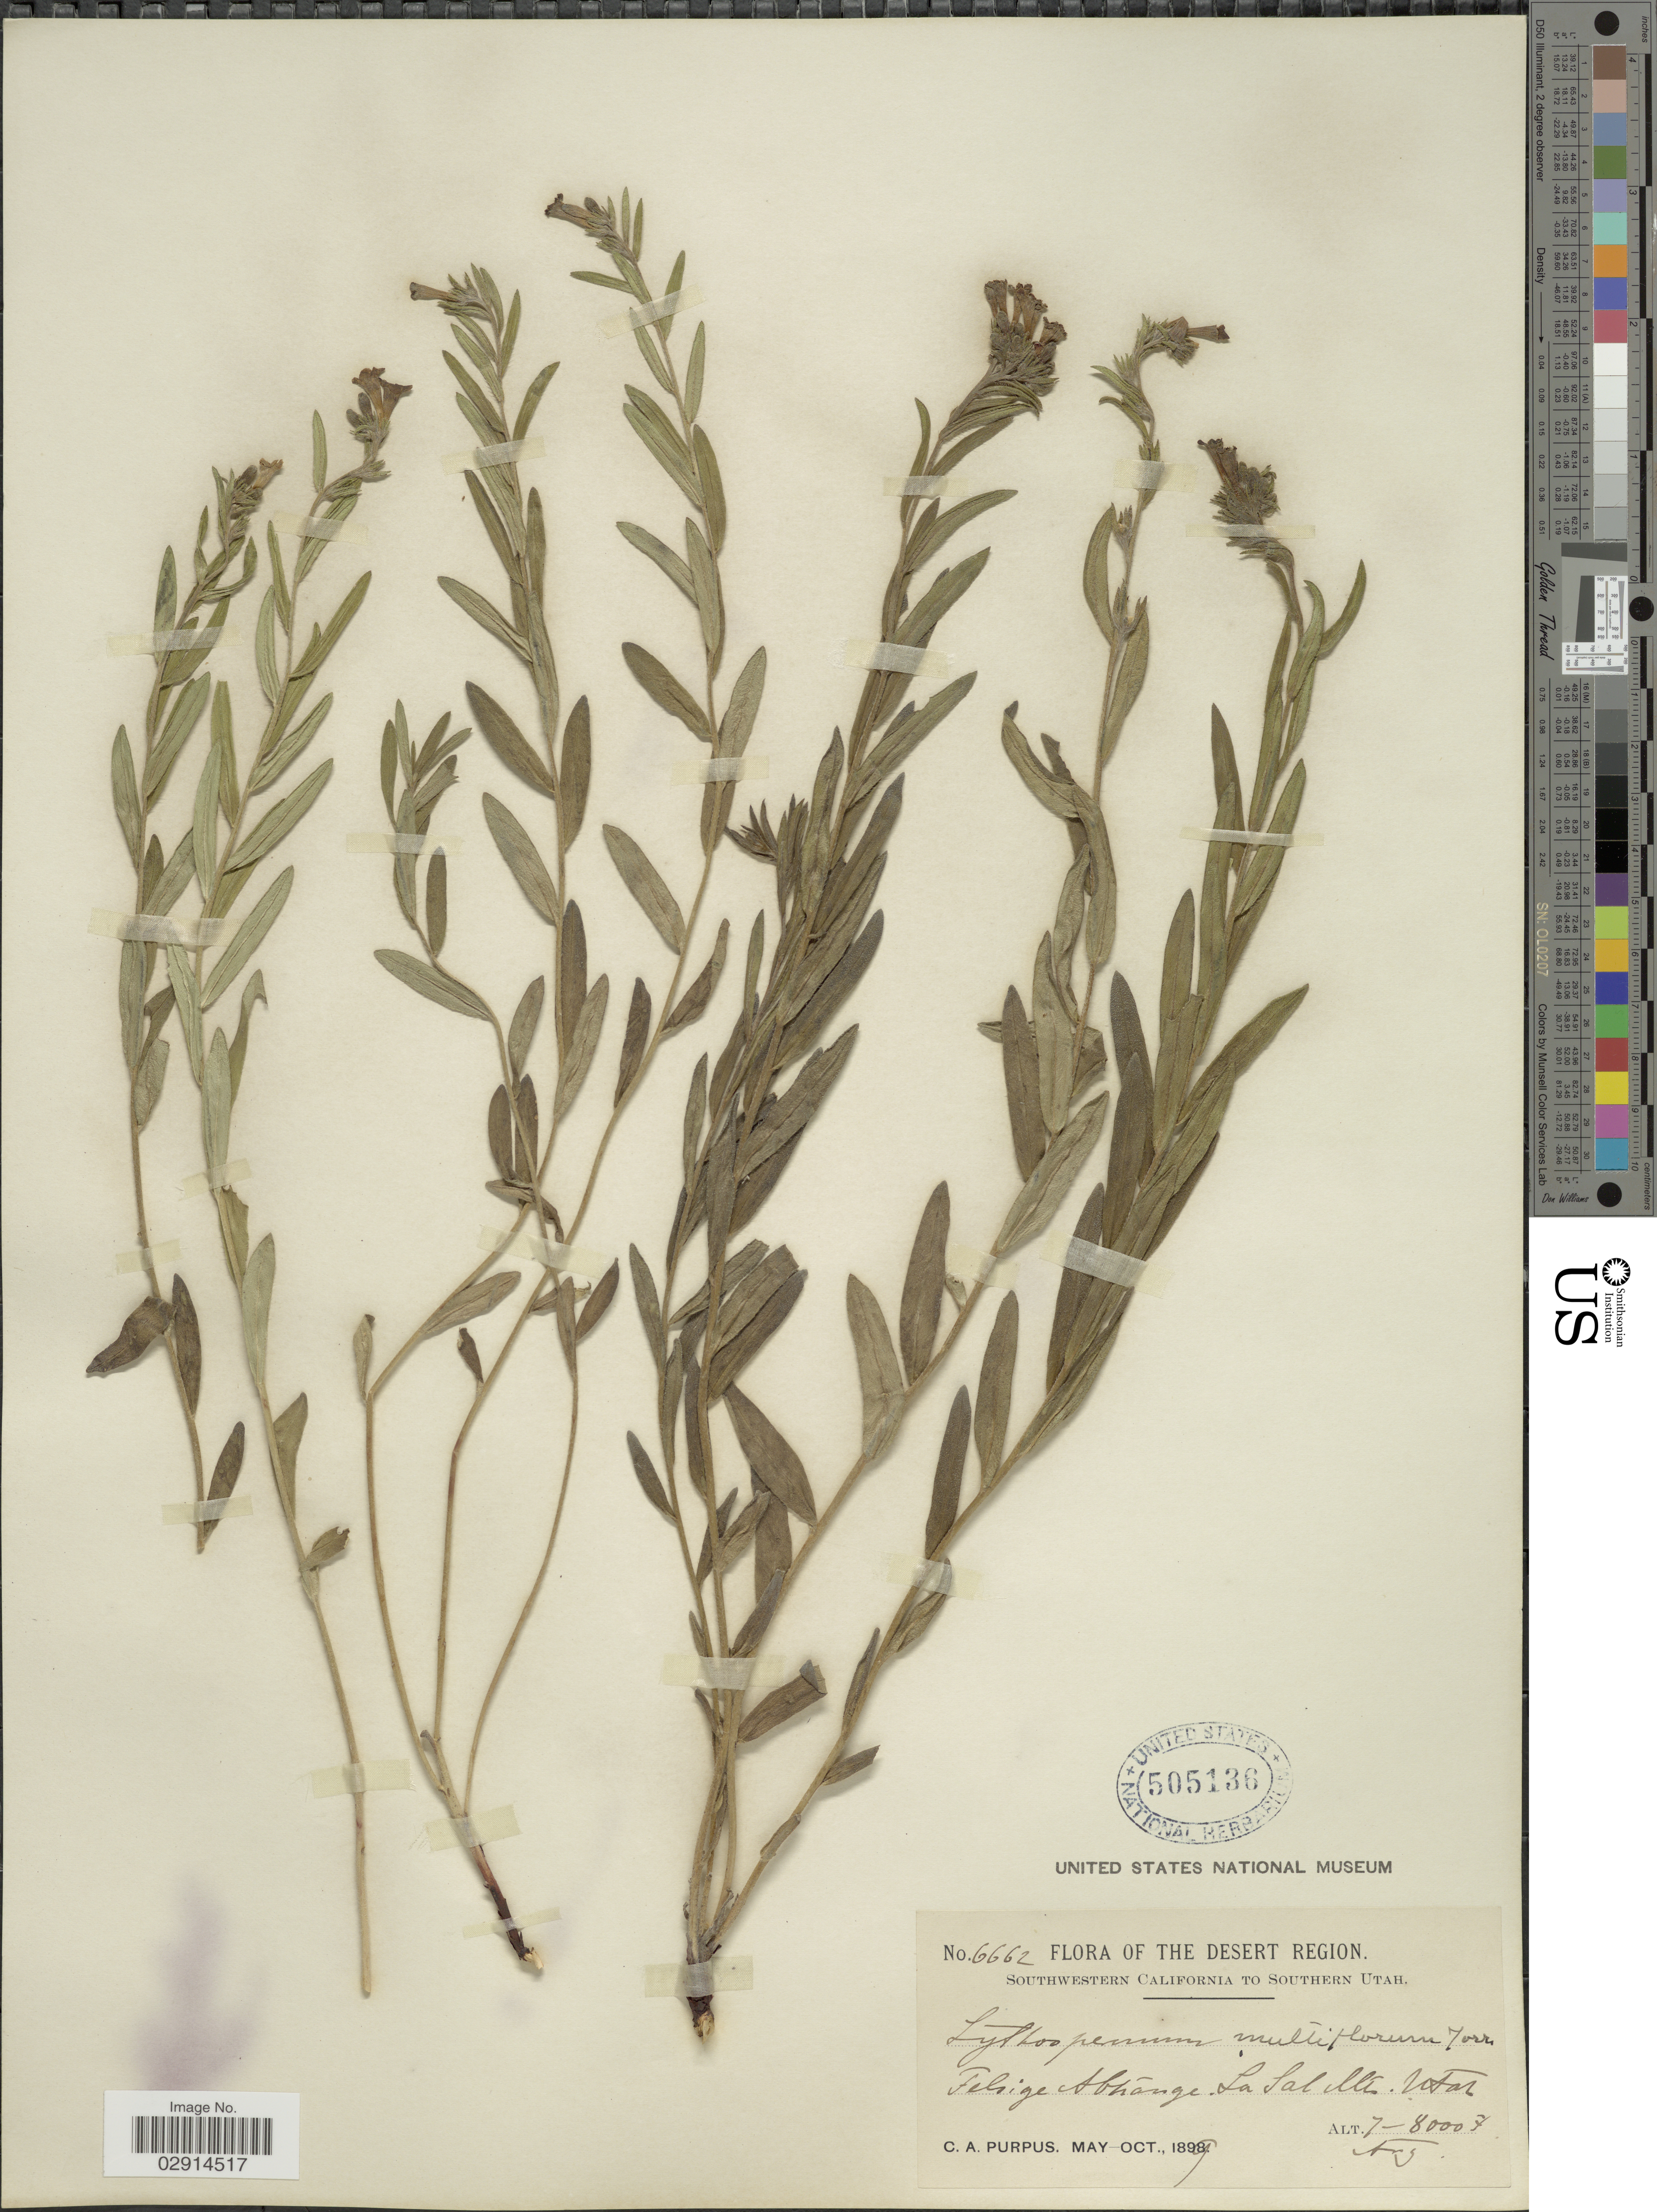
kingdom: Plantae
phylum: Tracheophyta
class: Magnoliopsida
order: Boraginales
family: Boraginaceae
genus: Lithospermum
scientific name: Lithospermum multiflorum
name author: Torr. ex A. Gray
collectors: C. A. Purpus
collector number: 6662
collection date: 1899-05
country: United States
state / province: Utah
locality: Desert Region. La Sal Mts. Southern Utah.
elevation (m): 2134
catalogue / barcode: US 505136